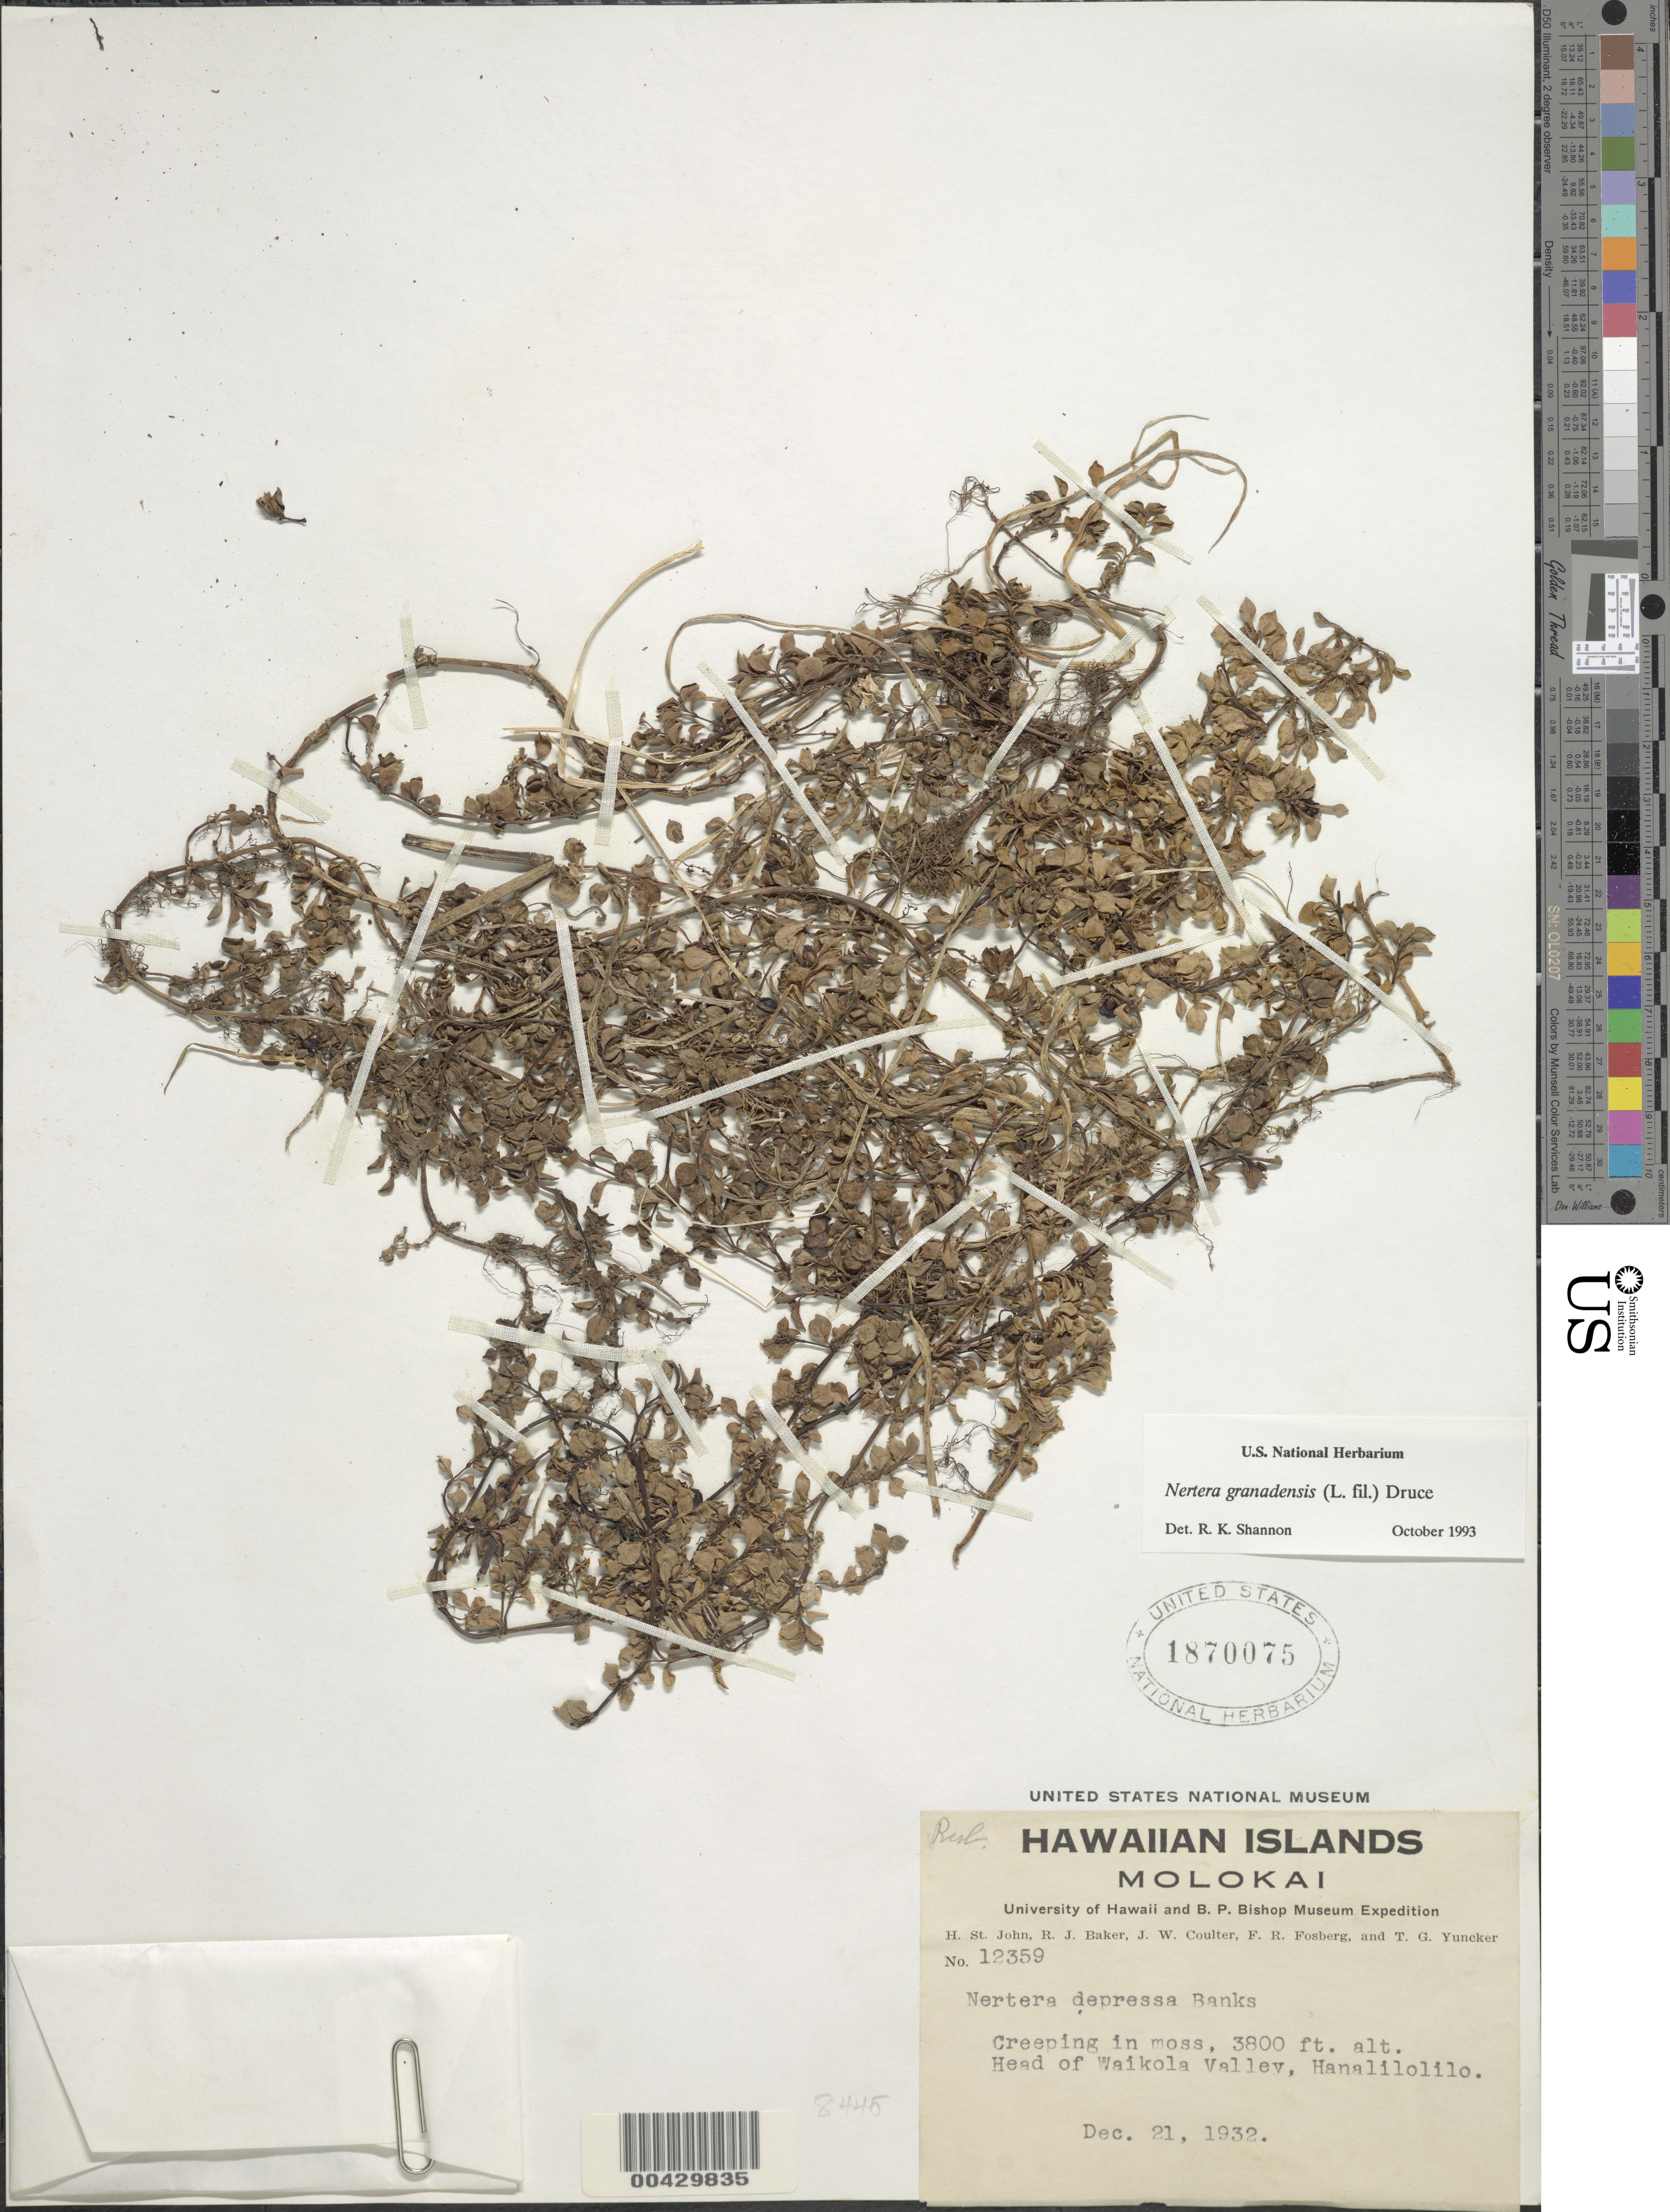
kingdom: Plantae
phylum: Tracheophyta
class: Magnoliopsida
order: Gentianales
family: Rubiaceae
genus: Nertera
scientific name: Nertera granadensis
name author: (Mutis ex L. f.) Druce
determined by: Shannon, R. K., (UNITED STATES)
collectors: H. St. John, R. J. Baker, J. W. Coulter, F. R. Fosberg & T. G. Yuncker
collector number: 12359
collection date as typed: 21 Dec 1932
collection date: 1932-12-21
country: United States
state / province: Hawaii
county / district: Maui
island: Moloka'i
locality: Head of Waikola Valley, Hanalilolilo.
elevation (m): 1158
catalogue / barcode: US 1870075